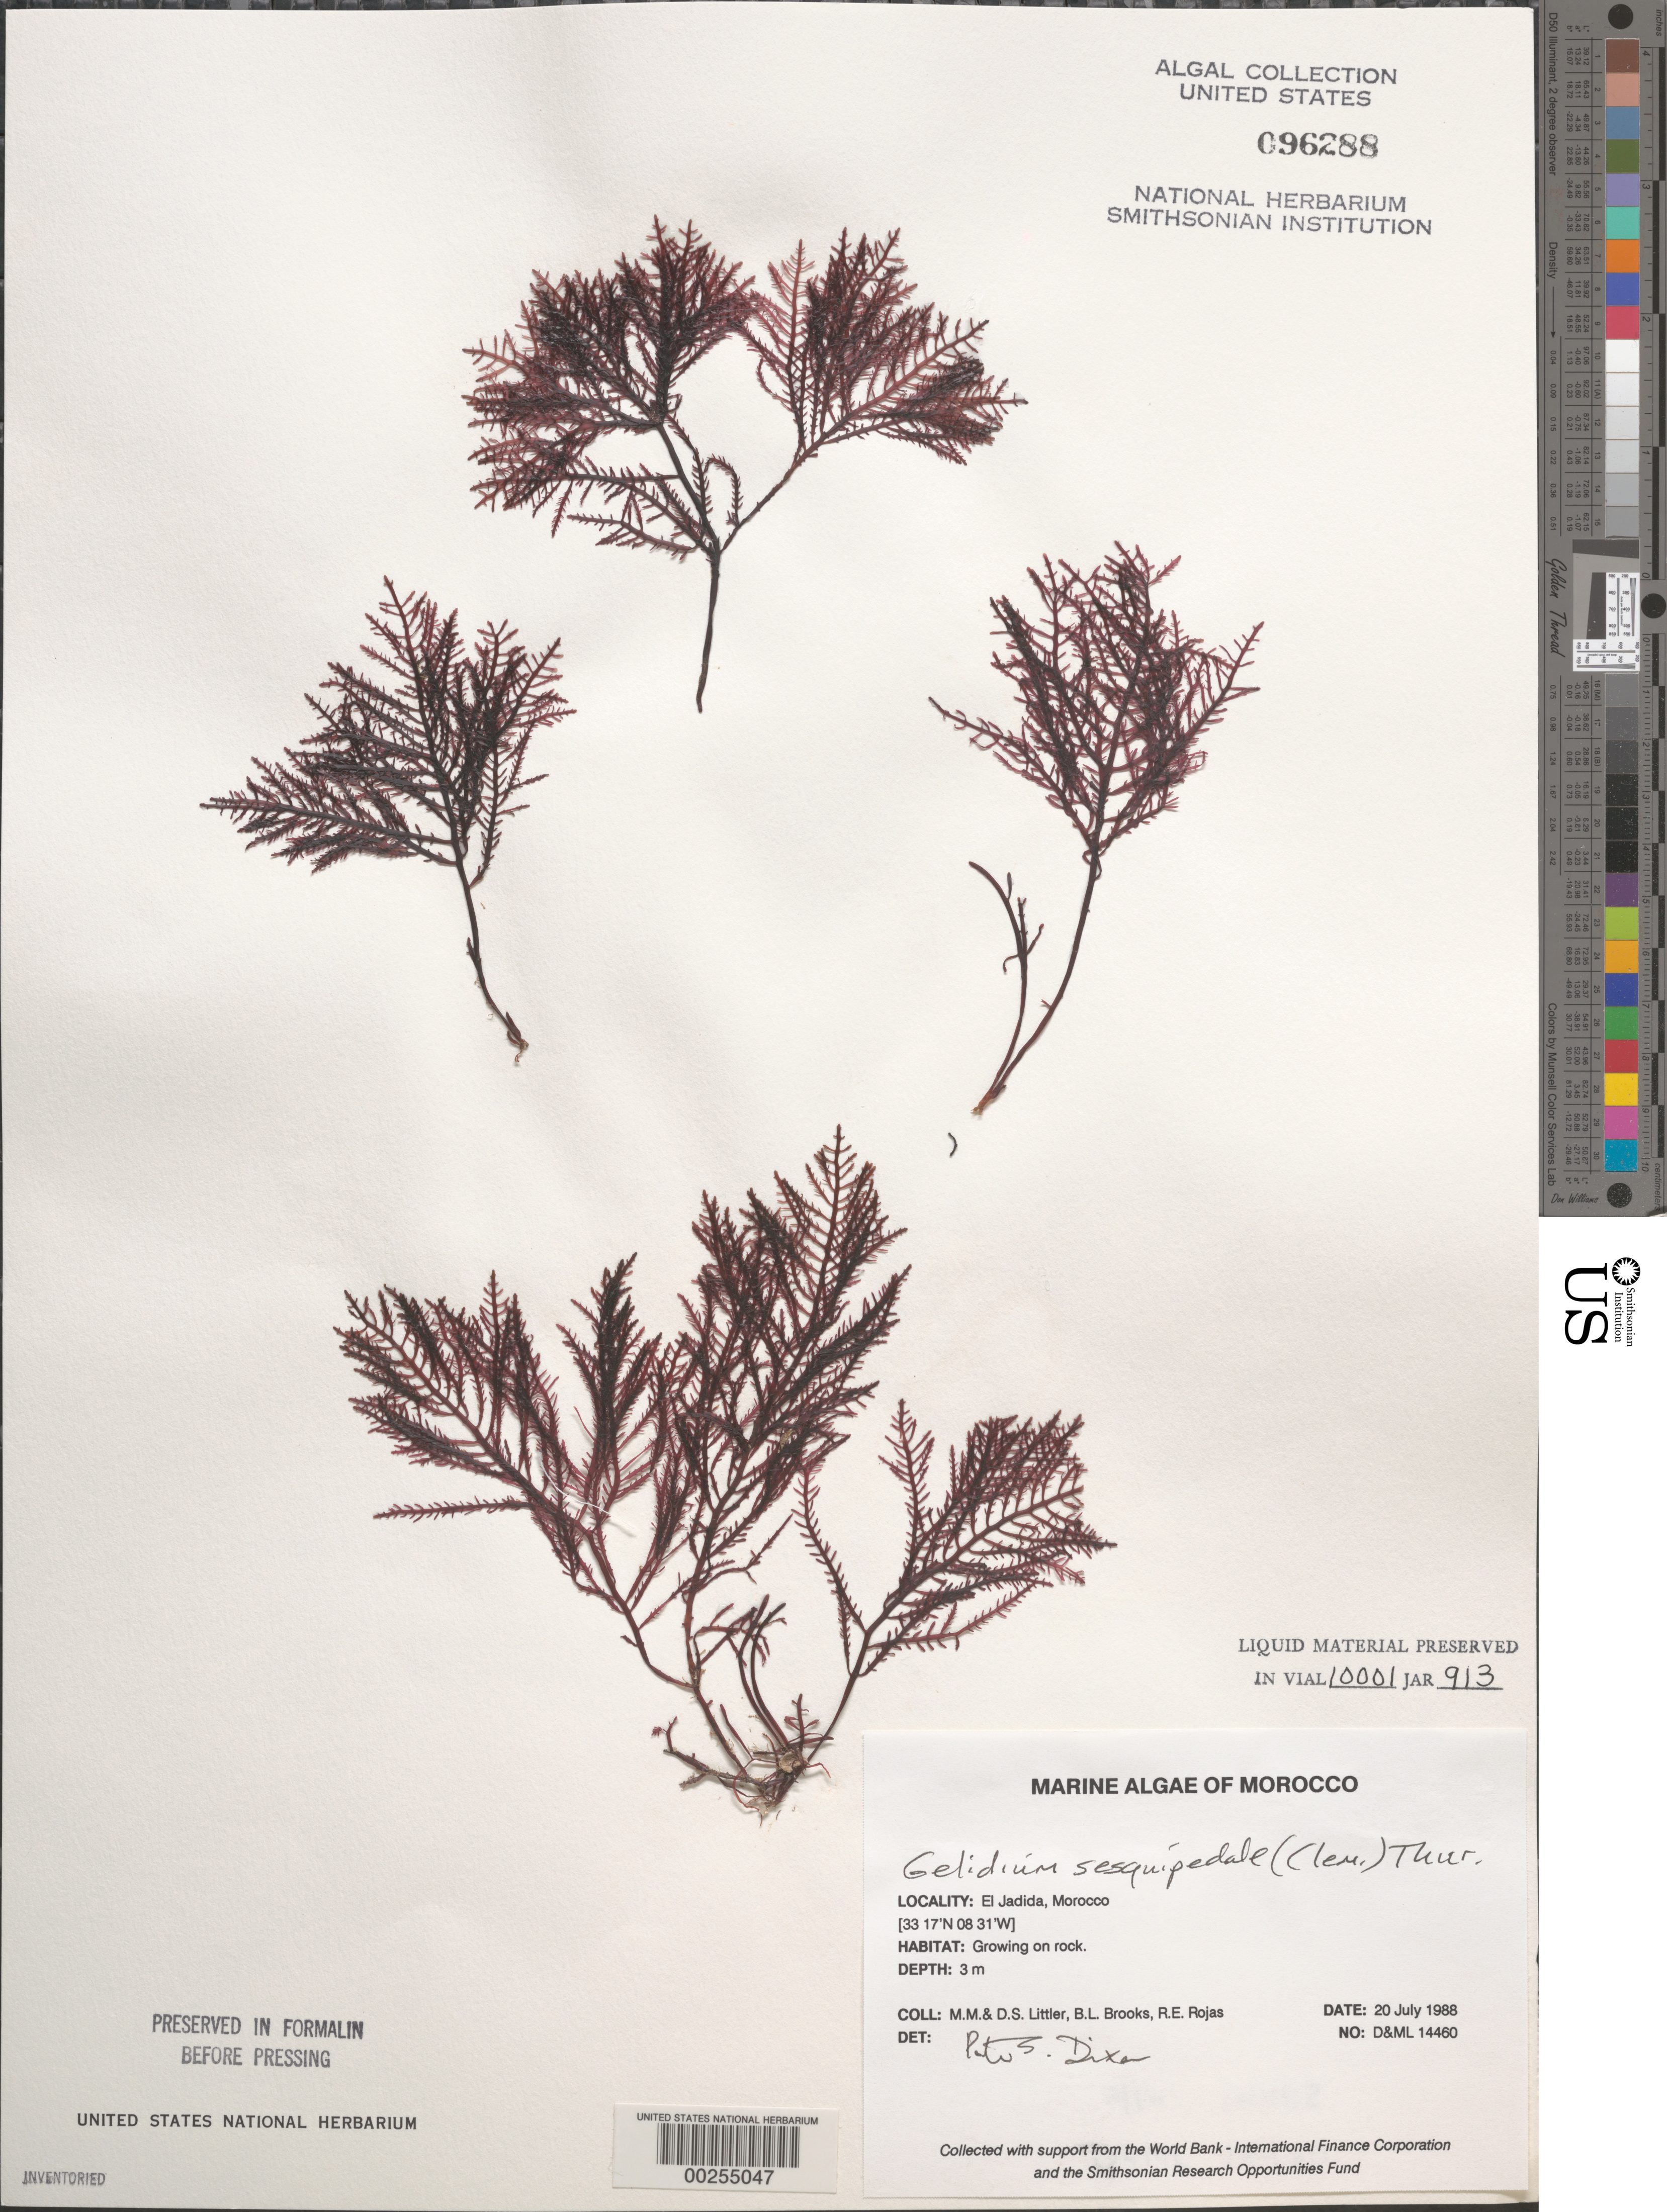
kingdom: Plantae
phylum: Rhodophyta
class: Florideophyceae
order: Gelidiales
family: Gelidiaceae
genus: Gelidium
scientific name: Gelidium corneum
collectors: M. M. Littler, D. S. Littler, B. Brooks & R. Rojas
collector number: D&ML 14460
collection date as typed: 20 Jul 1988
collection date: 1988-07-20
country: Morocco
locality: El Jadida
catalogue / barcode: US 96288